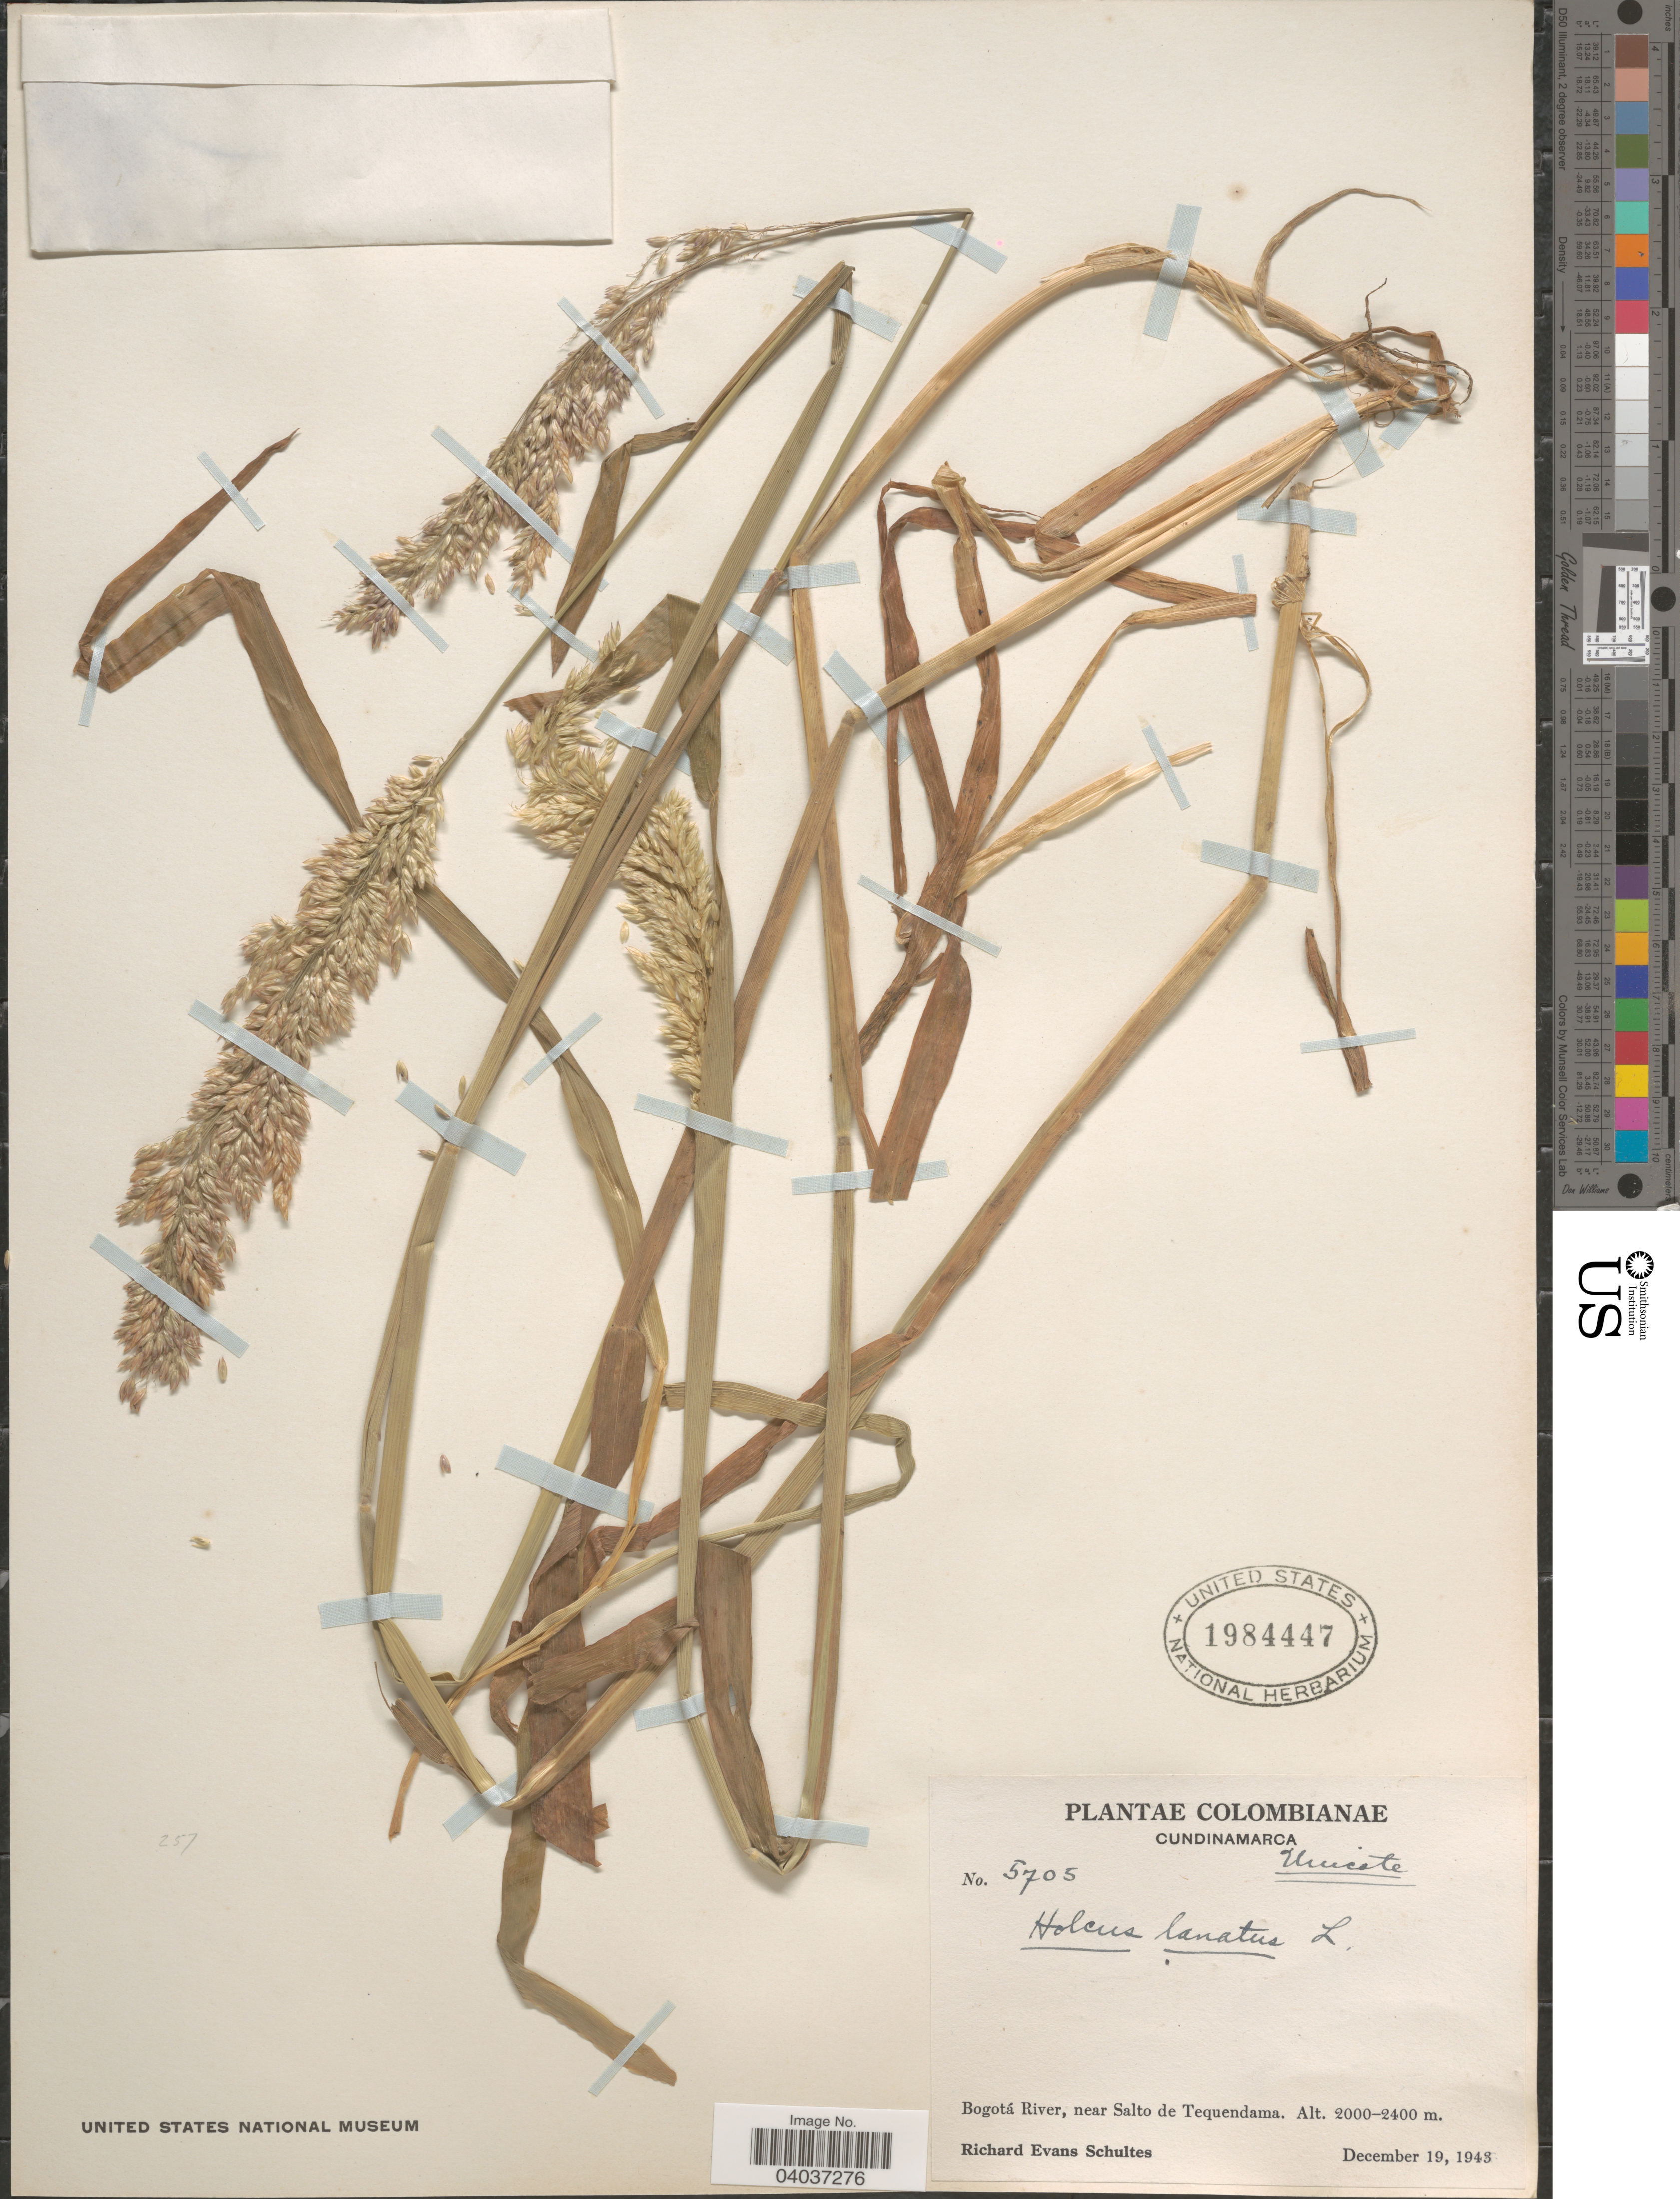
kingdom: Plantae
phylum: Tracheophyta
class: Liliopsida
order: Poales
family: Poaceae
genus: Holcus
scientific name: Holcus lanatus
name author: L.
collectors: R. E. Schultes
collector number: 5705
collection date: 1943-12-19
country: Colombia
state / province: Cundinamarca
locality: Bogotá River, near Salto de Tequendama.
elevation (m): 2000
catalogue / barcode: US 1984447